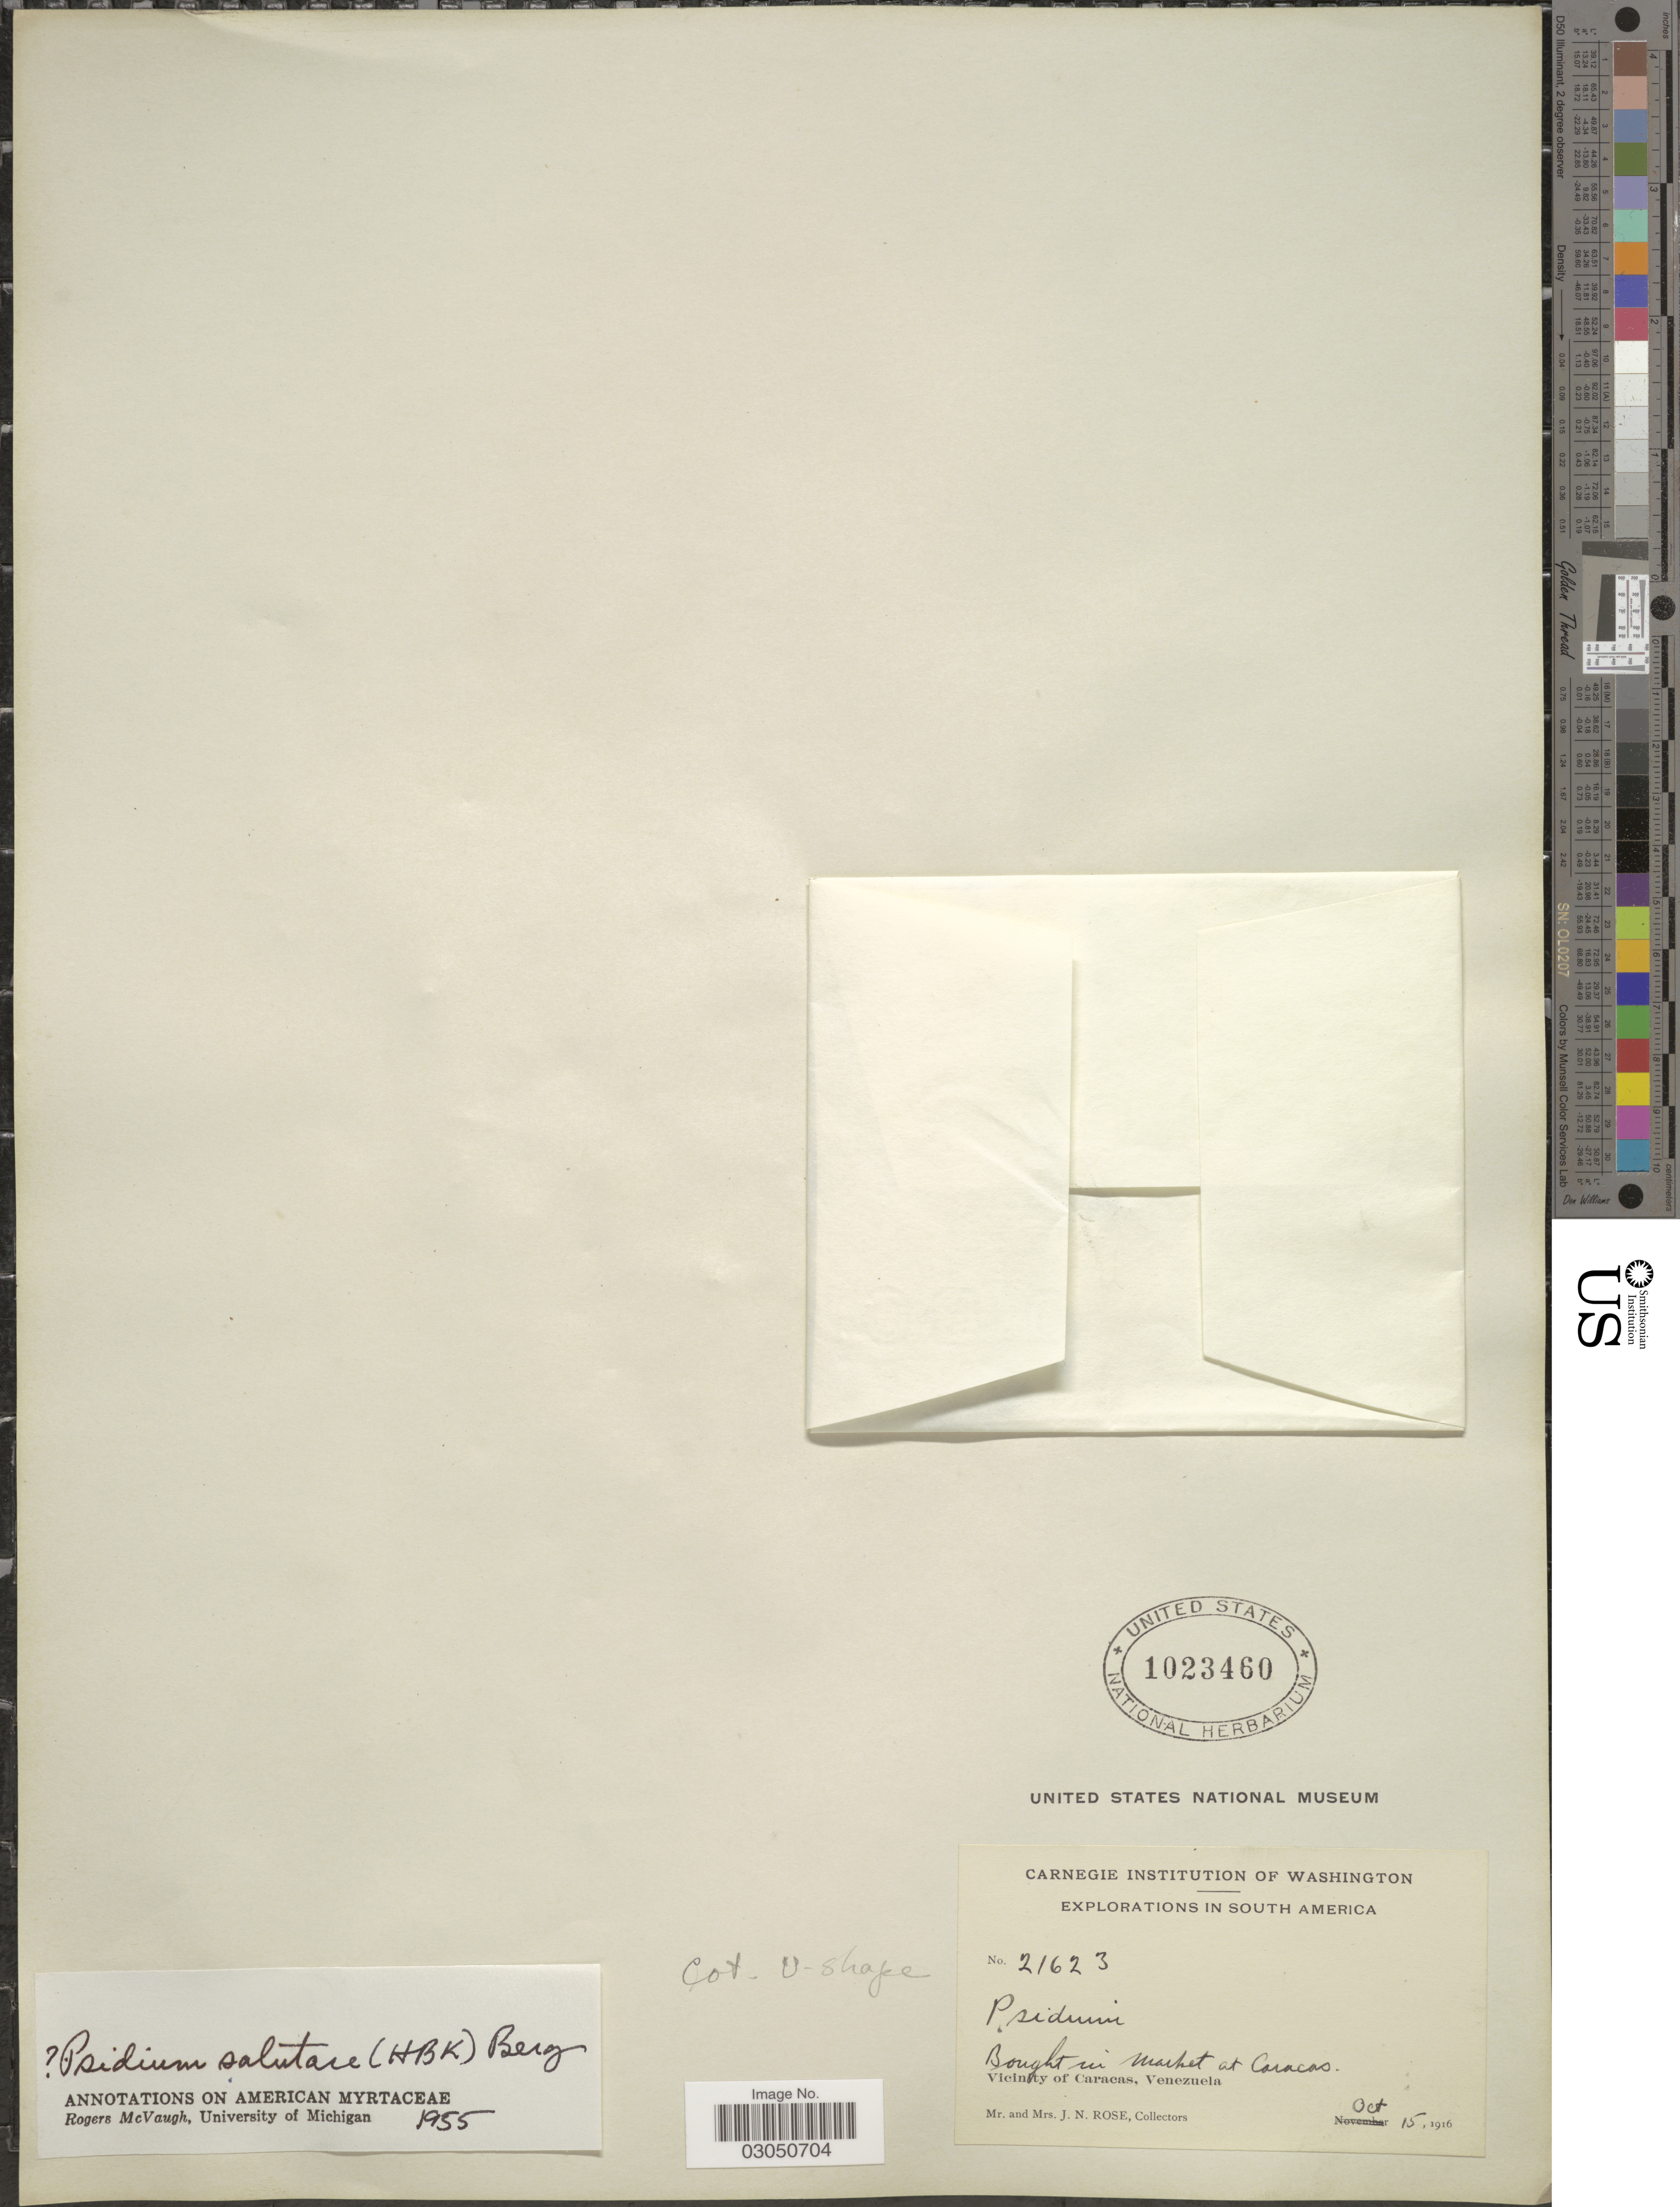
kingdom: Plantae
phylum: Tracheophyta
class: Magnoliopsida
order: Myrtales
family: Myrtaceae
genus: Psidium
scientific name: Psidium salutare var. salutare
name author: (Kunth) O. Berg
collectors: J. N. Rose & L. B. Rose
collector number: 21623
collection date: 1916-10-15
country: Venezuela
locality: Vicinity of Caracas.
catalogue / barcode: US 1023460